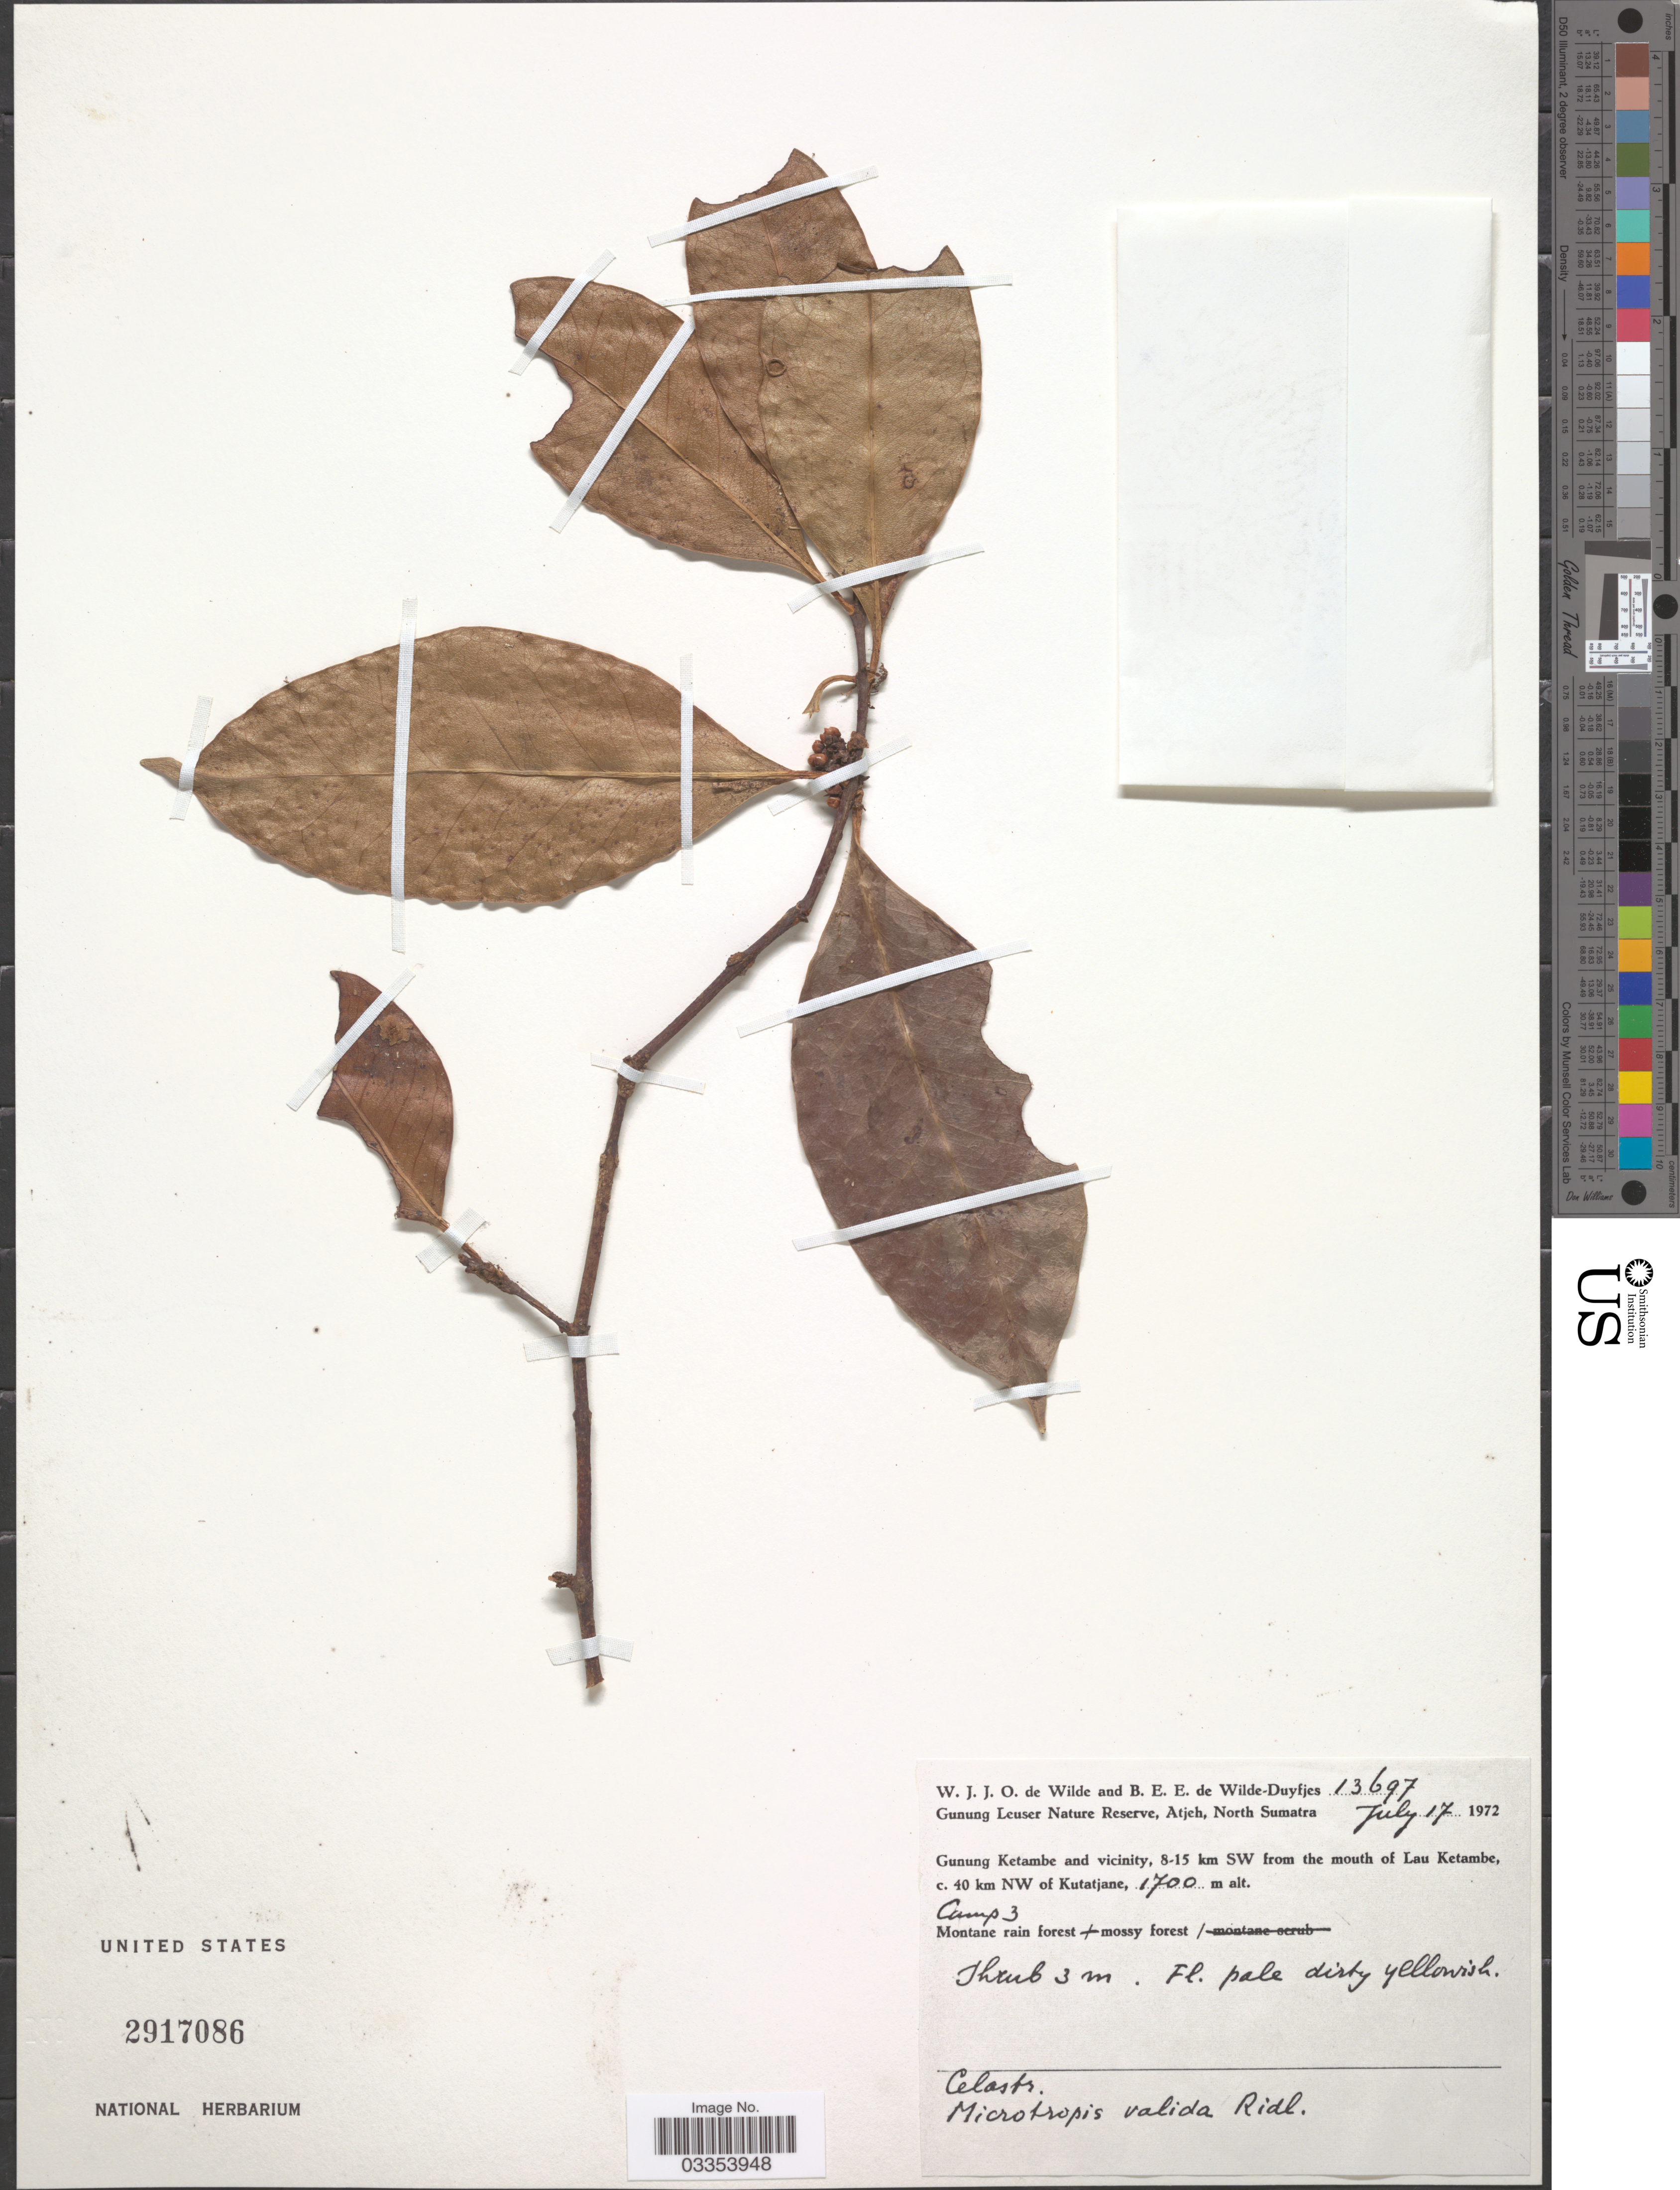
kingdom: Plantae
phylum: Tracheophyta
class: Magnoliopsida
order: Celastrales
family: Celastraceae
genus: Microtropis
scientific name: Microtropis valida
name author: Ridl.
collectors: W. J. de Wilde & B. E. de Wilde-Duyfjes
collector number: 13697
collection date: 1972-07-17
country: Indonesia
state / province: Sumatra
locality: Gunung Leuser Nature Reserve, Atjeh, North Sumatra. Gunung Ketambe and vicinity, 8-15 km SW from the mouth of Lau Ketambe, c. 40 km NW of Kutatjane. Camp 3.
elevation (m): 1700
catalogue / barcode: US 2917086